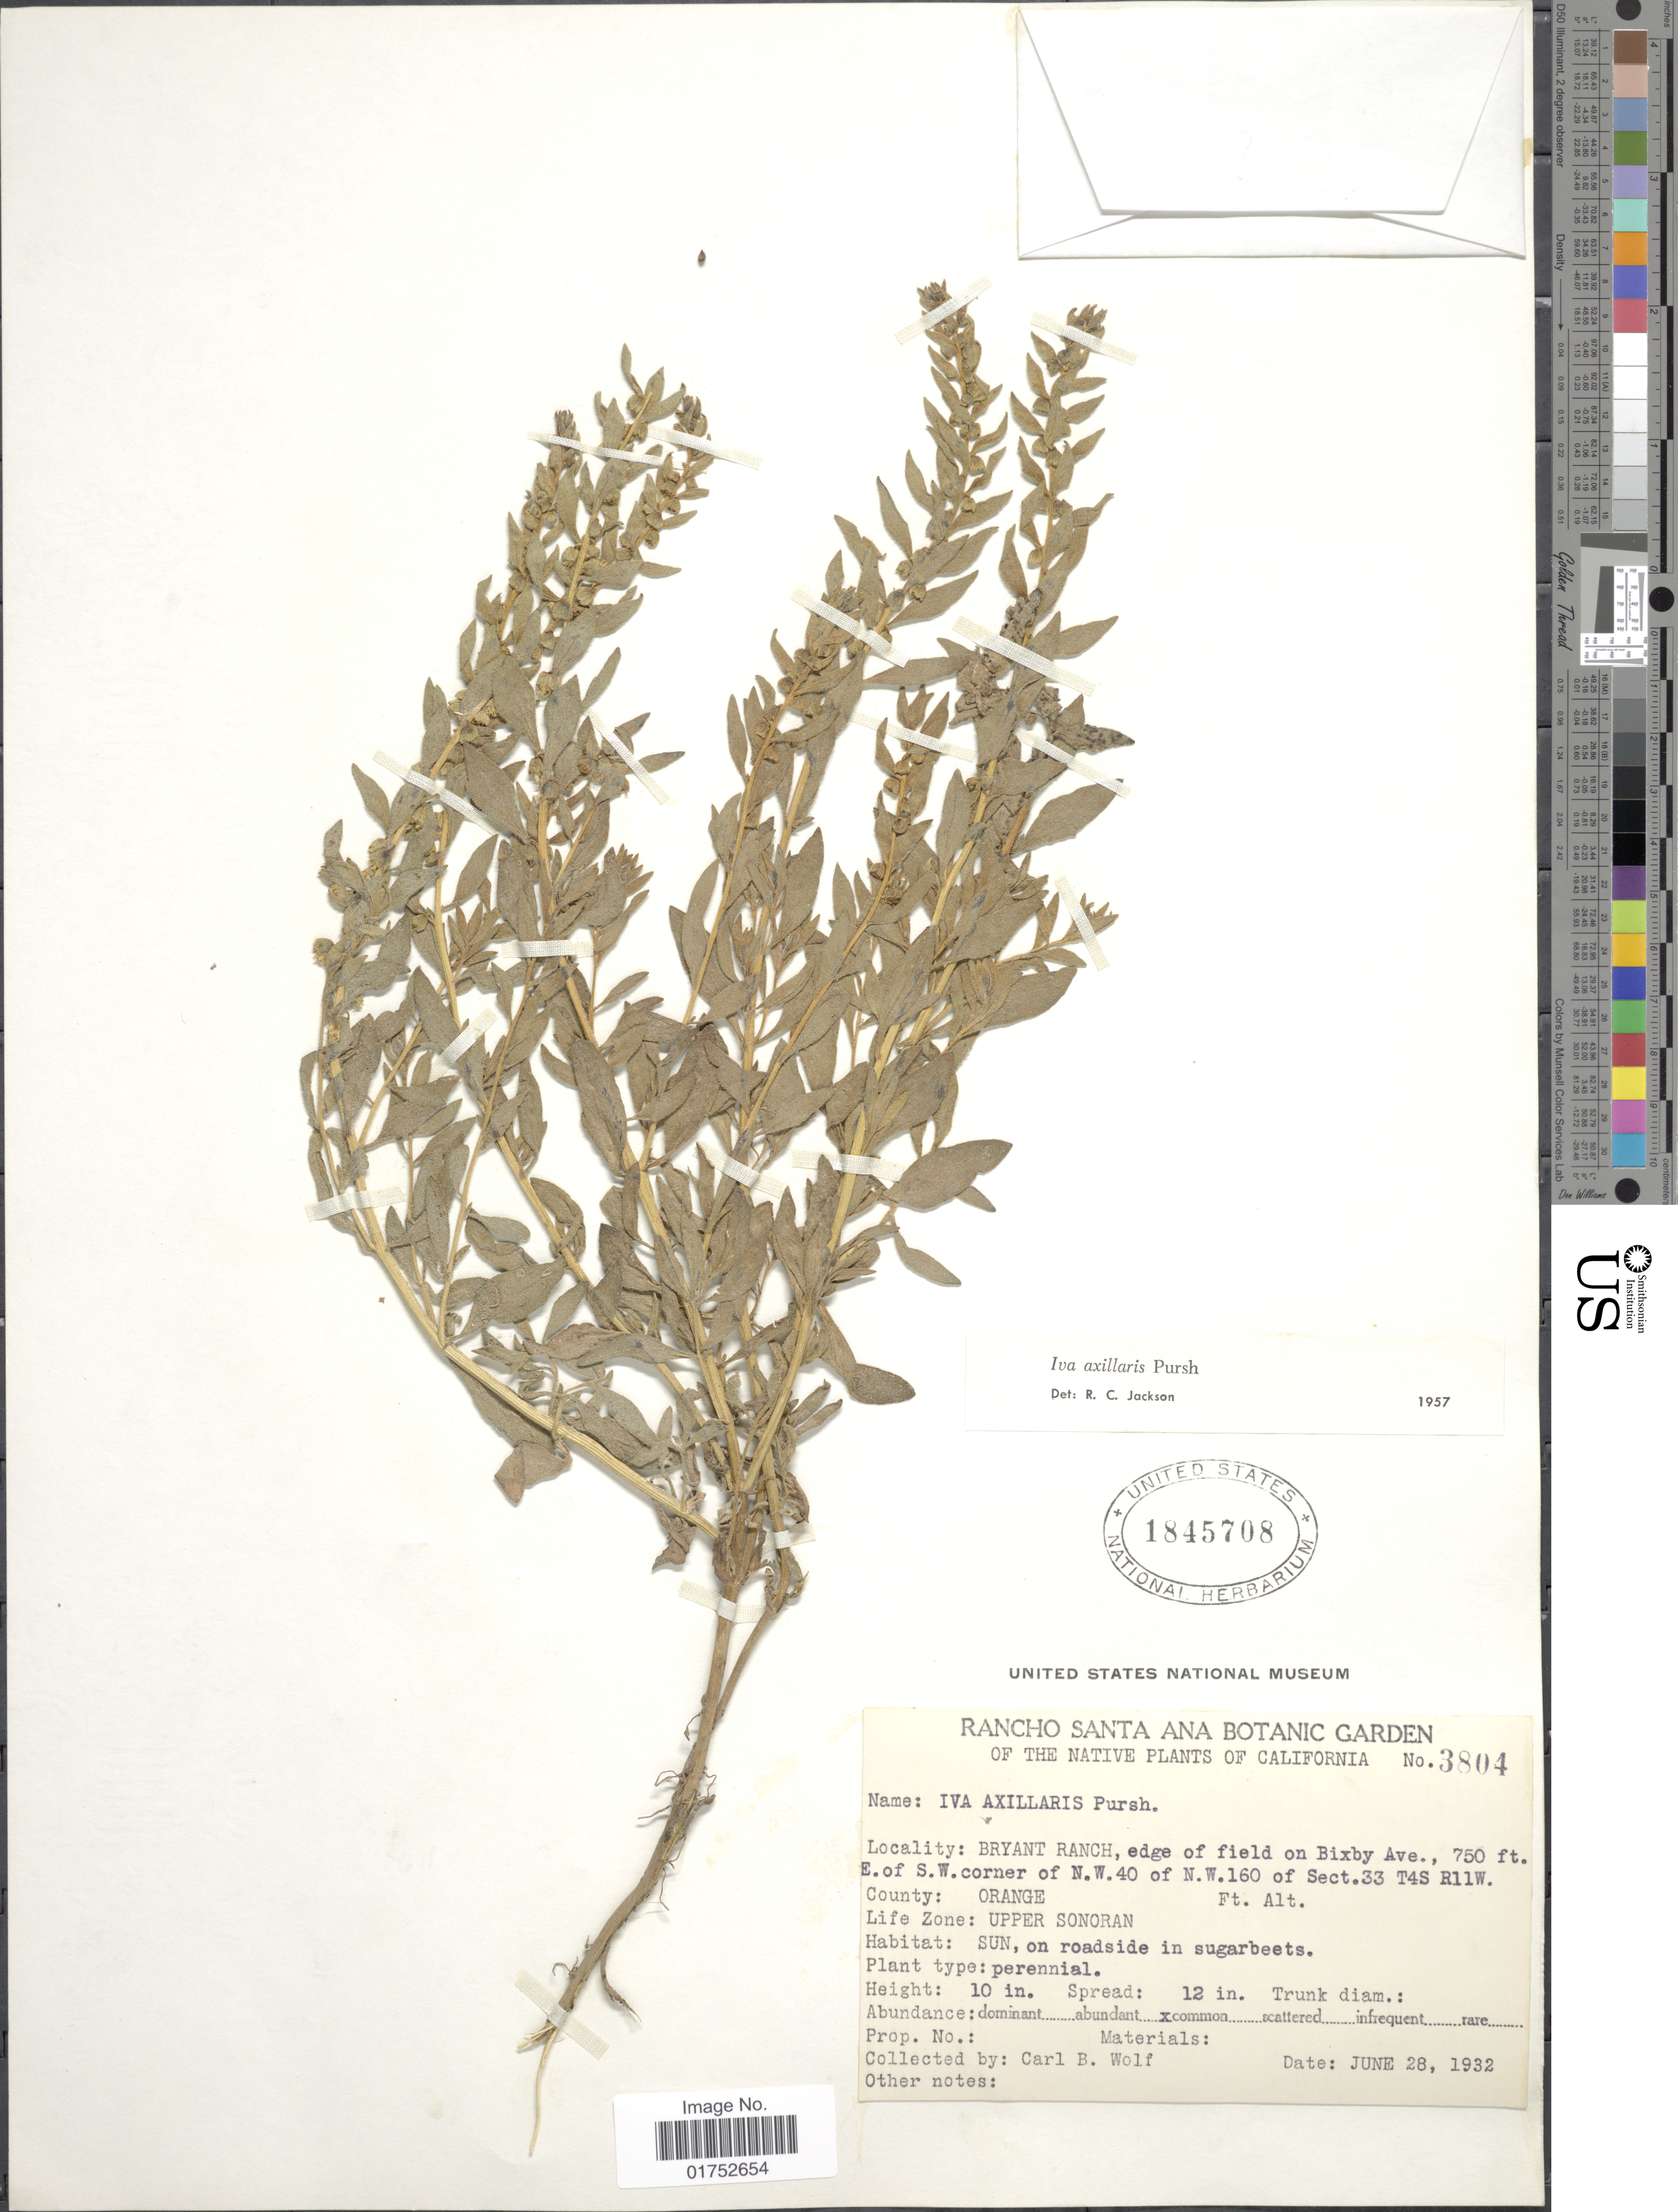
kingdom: Plantae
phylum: Tracheophyta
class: Magnoliopsida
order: Asterales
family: Asteraceae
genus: Iva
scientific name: Iva axillaris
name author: Pursh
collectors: C. B. Wolf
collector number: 3804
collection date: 1932-06-28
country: United States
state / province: California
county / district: Orange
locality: Bryant Ranch, edge of field on Bixby Ave, E. of S.W. corner of N.W. 40 of N.W. 160 of Sect. 33, T4S, R11W, County Orange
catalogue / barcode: US 1845708